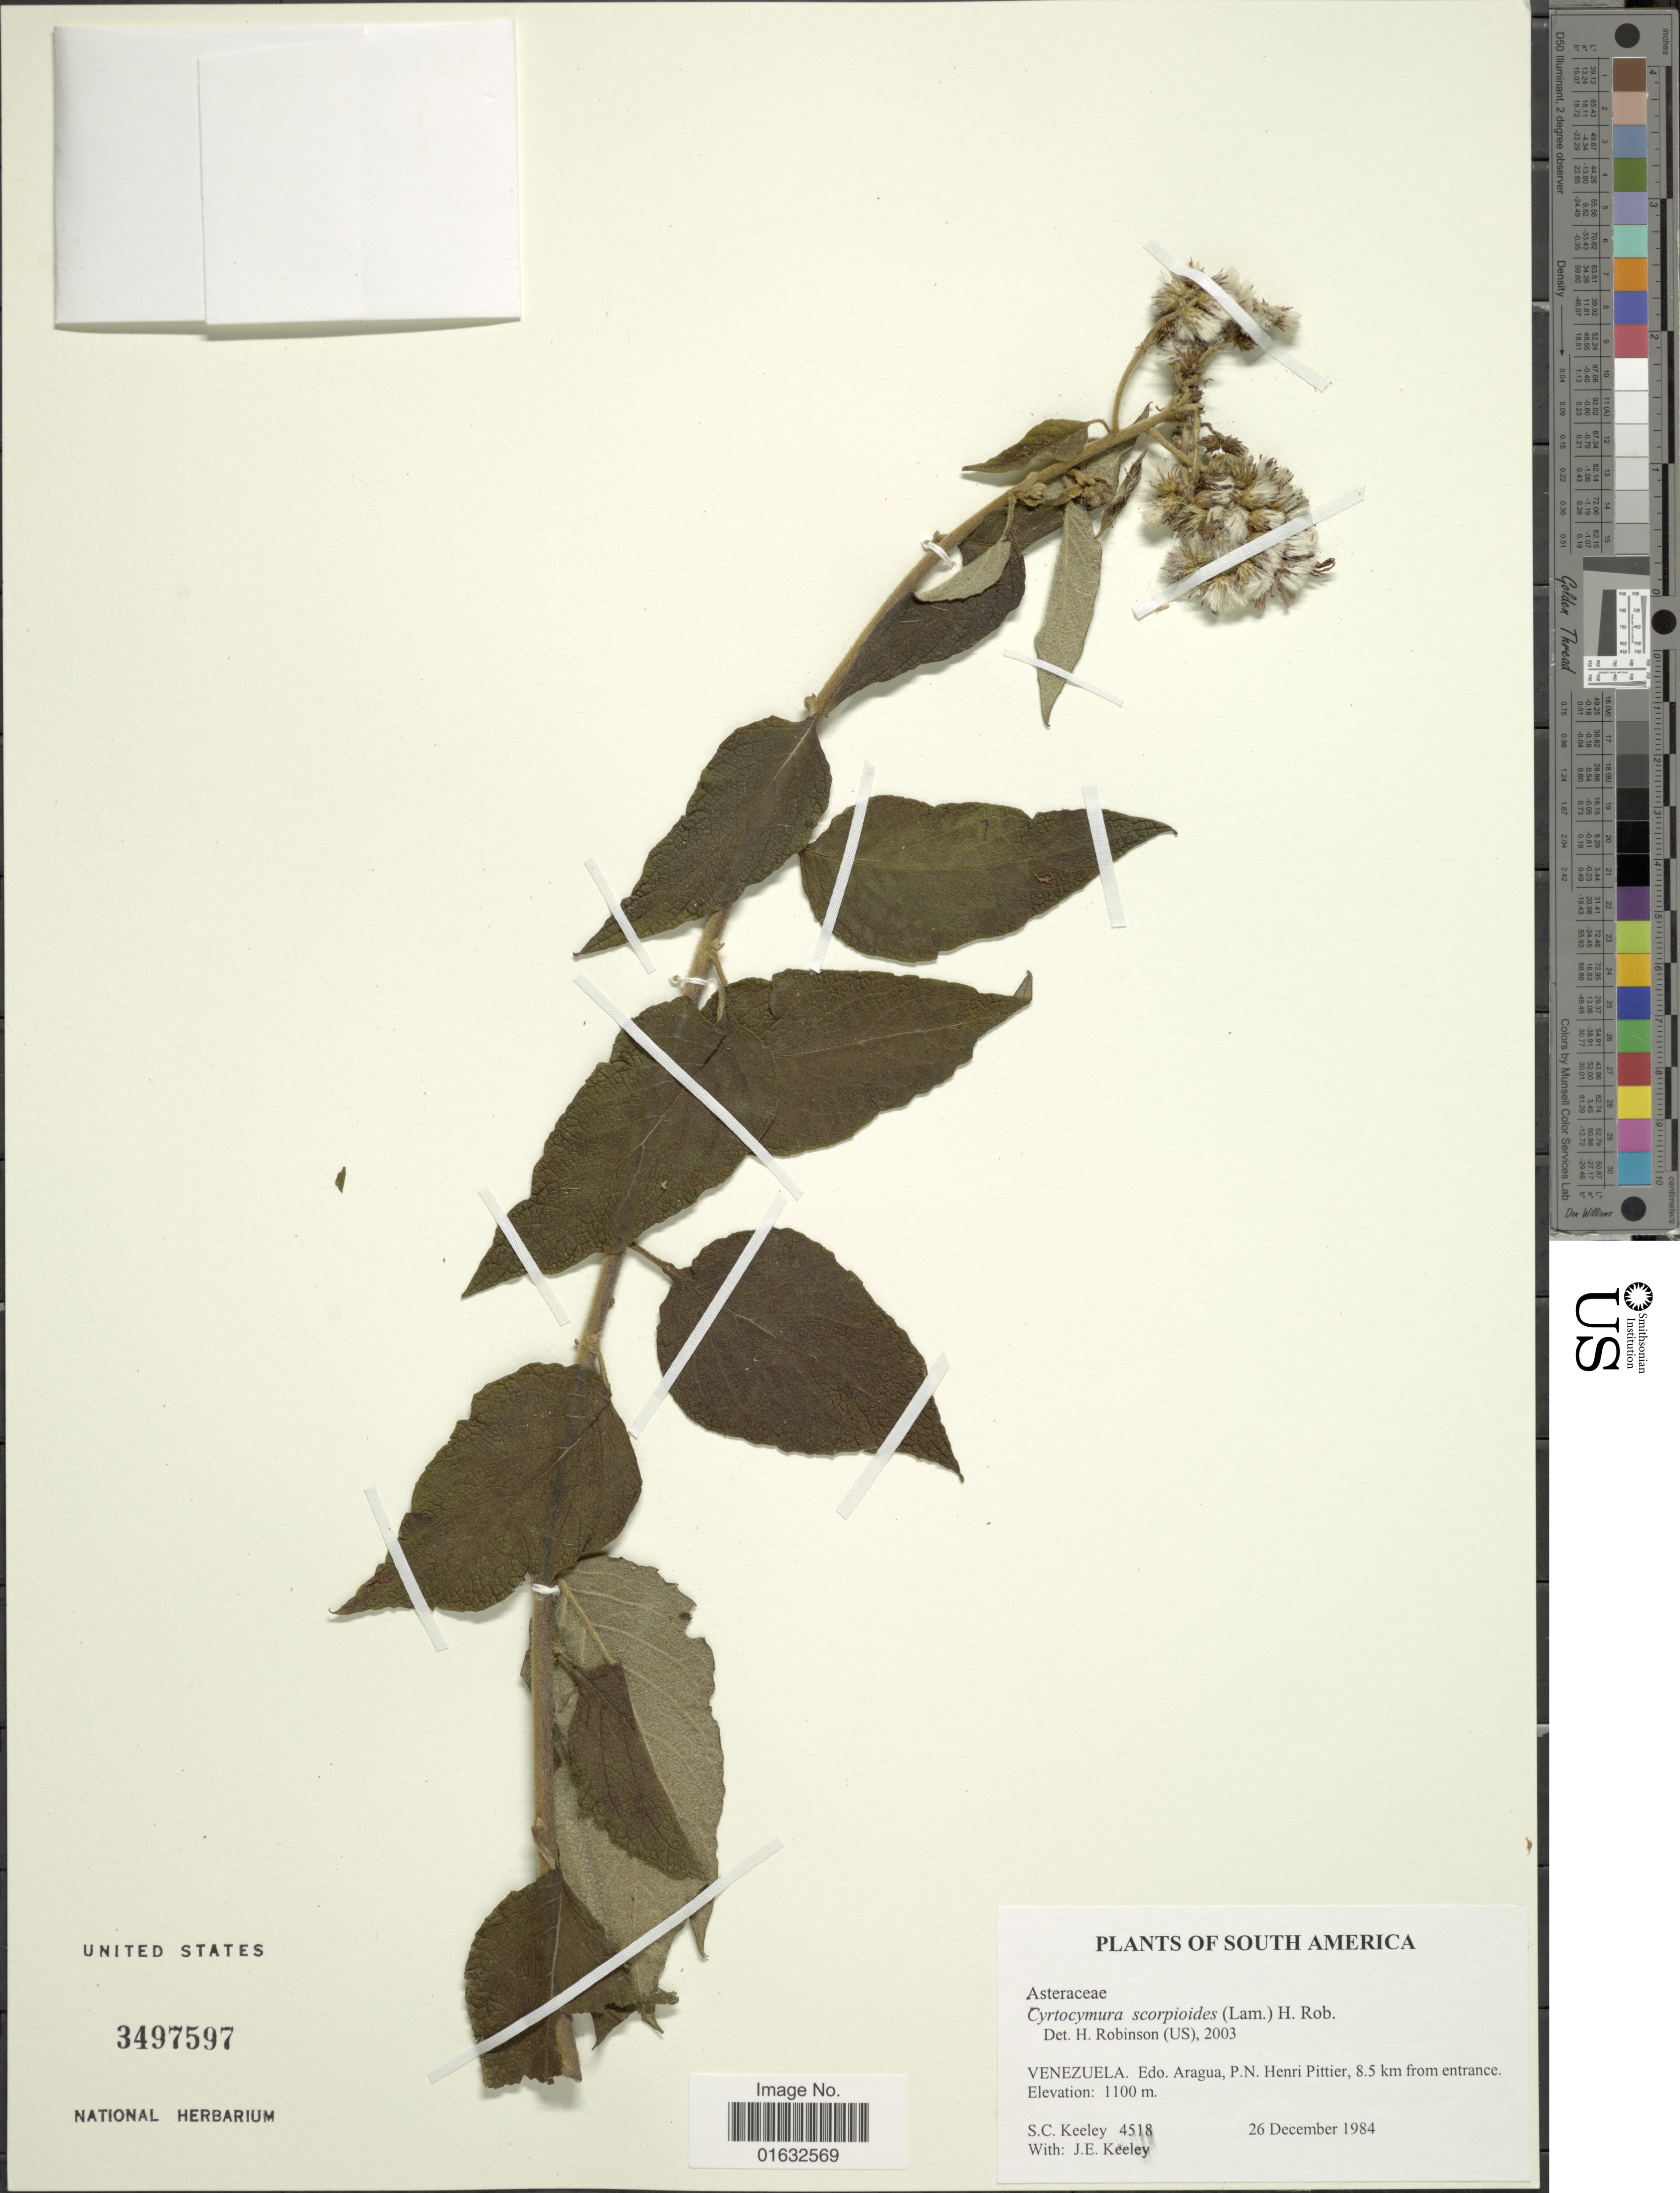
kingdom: Plantae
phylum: Tracheophyta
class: Magnoliopsida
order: Asterales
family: Asteraceae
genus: Cyrtocymura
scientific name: Cyrtocymura scorpioides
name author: (Lam.) H. Rob.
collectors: S. C. Keeley & J. E. Keeley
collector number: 4518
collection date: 1984-12-26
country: Venezuela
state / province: Aragua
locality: Edo. Aragua, P.N. Henri Pittier, 8.5 km from entrance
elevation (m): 1100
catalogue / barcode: US 3497597